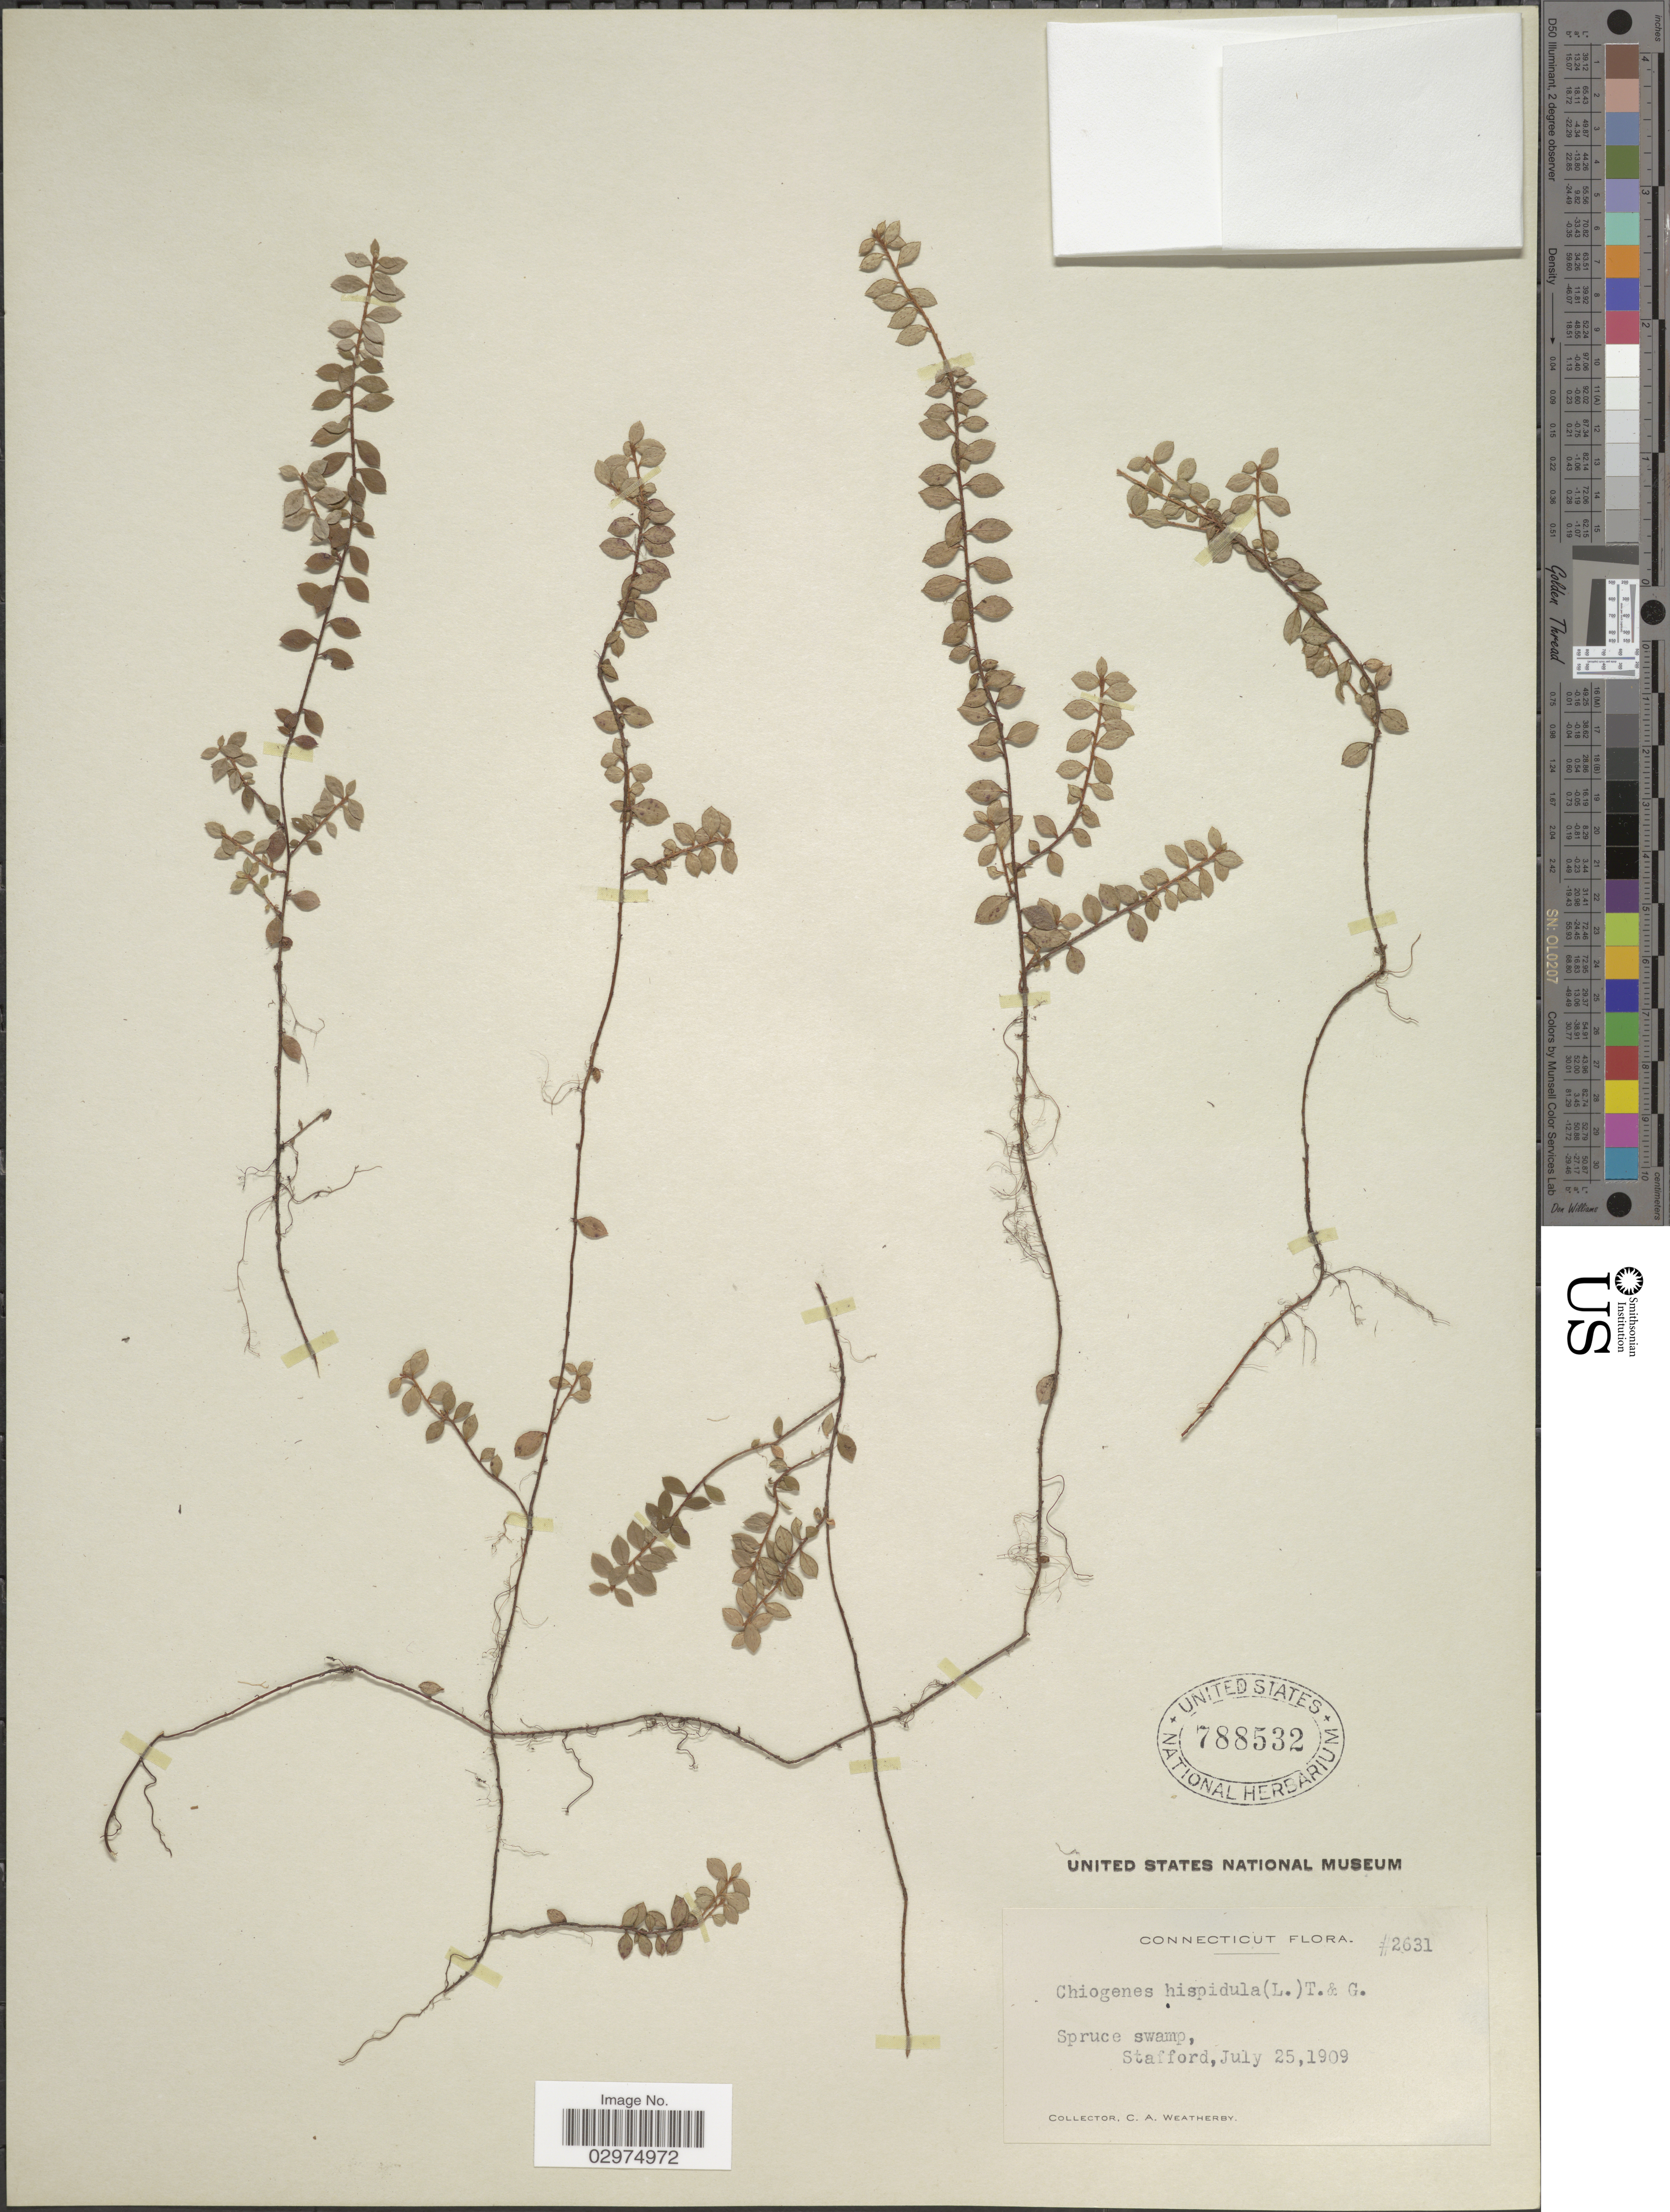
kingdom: Plantae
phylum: Tracheophyta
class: Magnoliopsida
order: Ericales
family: Ericaceae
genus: Gaultheria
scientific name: Gaultheria hispidula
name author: (L.) Muhl. ex Bigelow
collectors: C. A. Weatherby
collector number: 2631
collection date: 1909-07-25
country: United States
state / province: Connecticut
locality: Spruce swamp, Stafford.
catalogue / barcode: US 788532